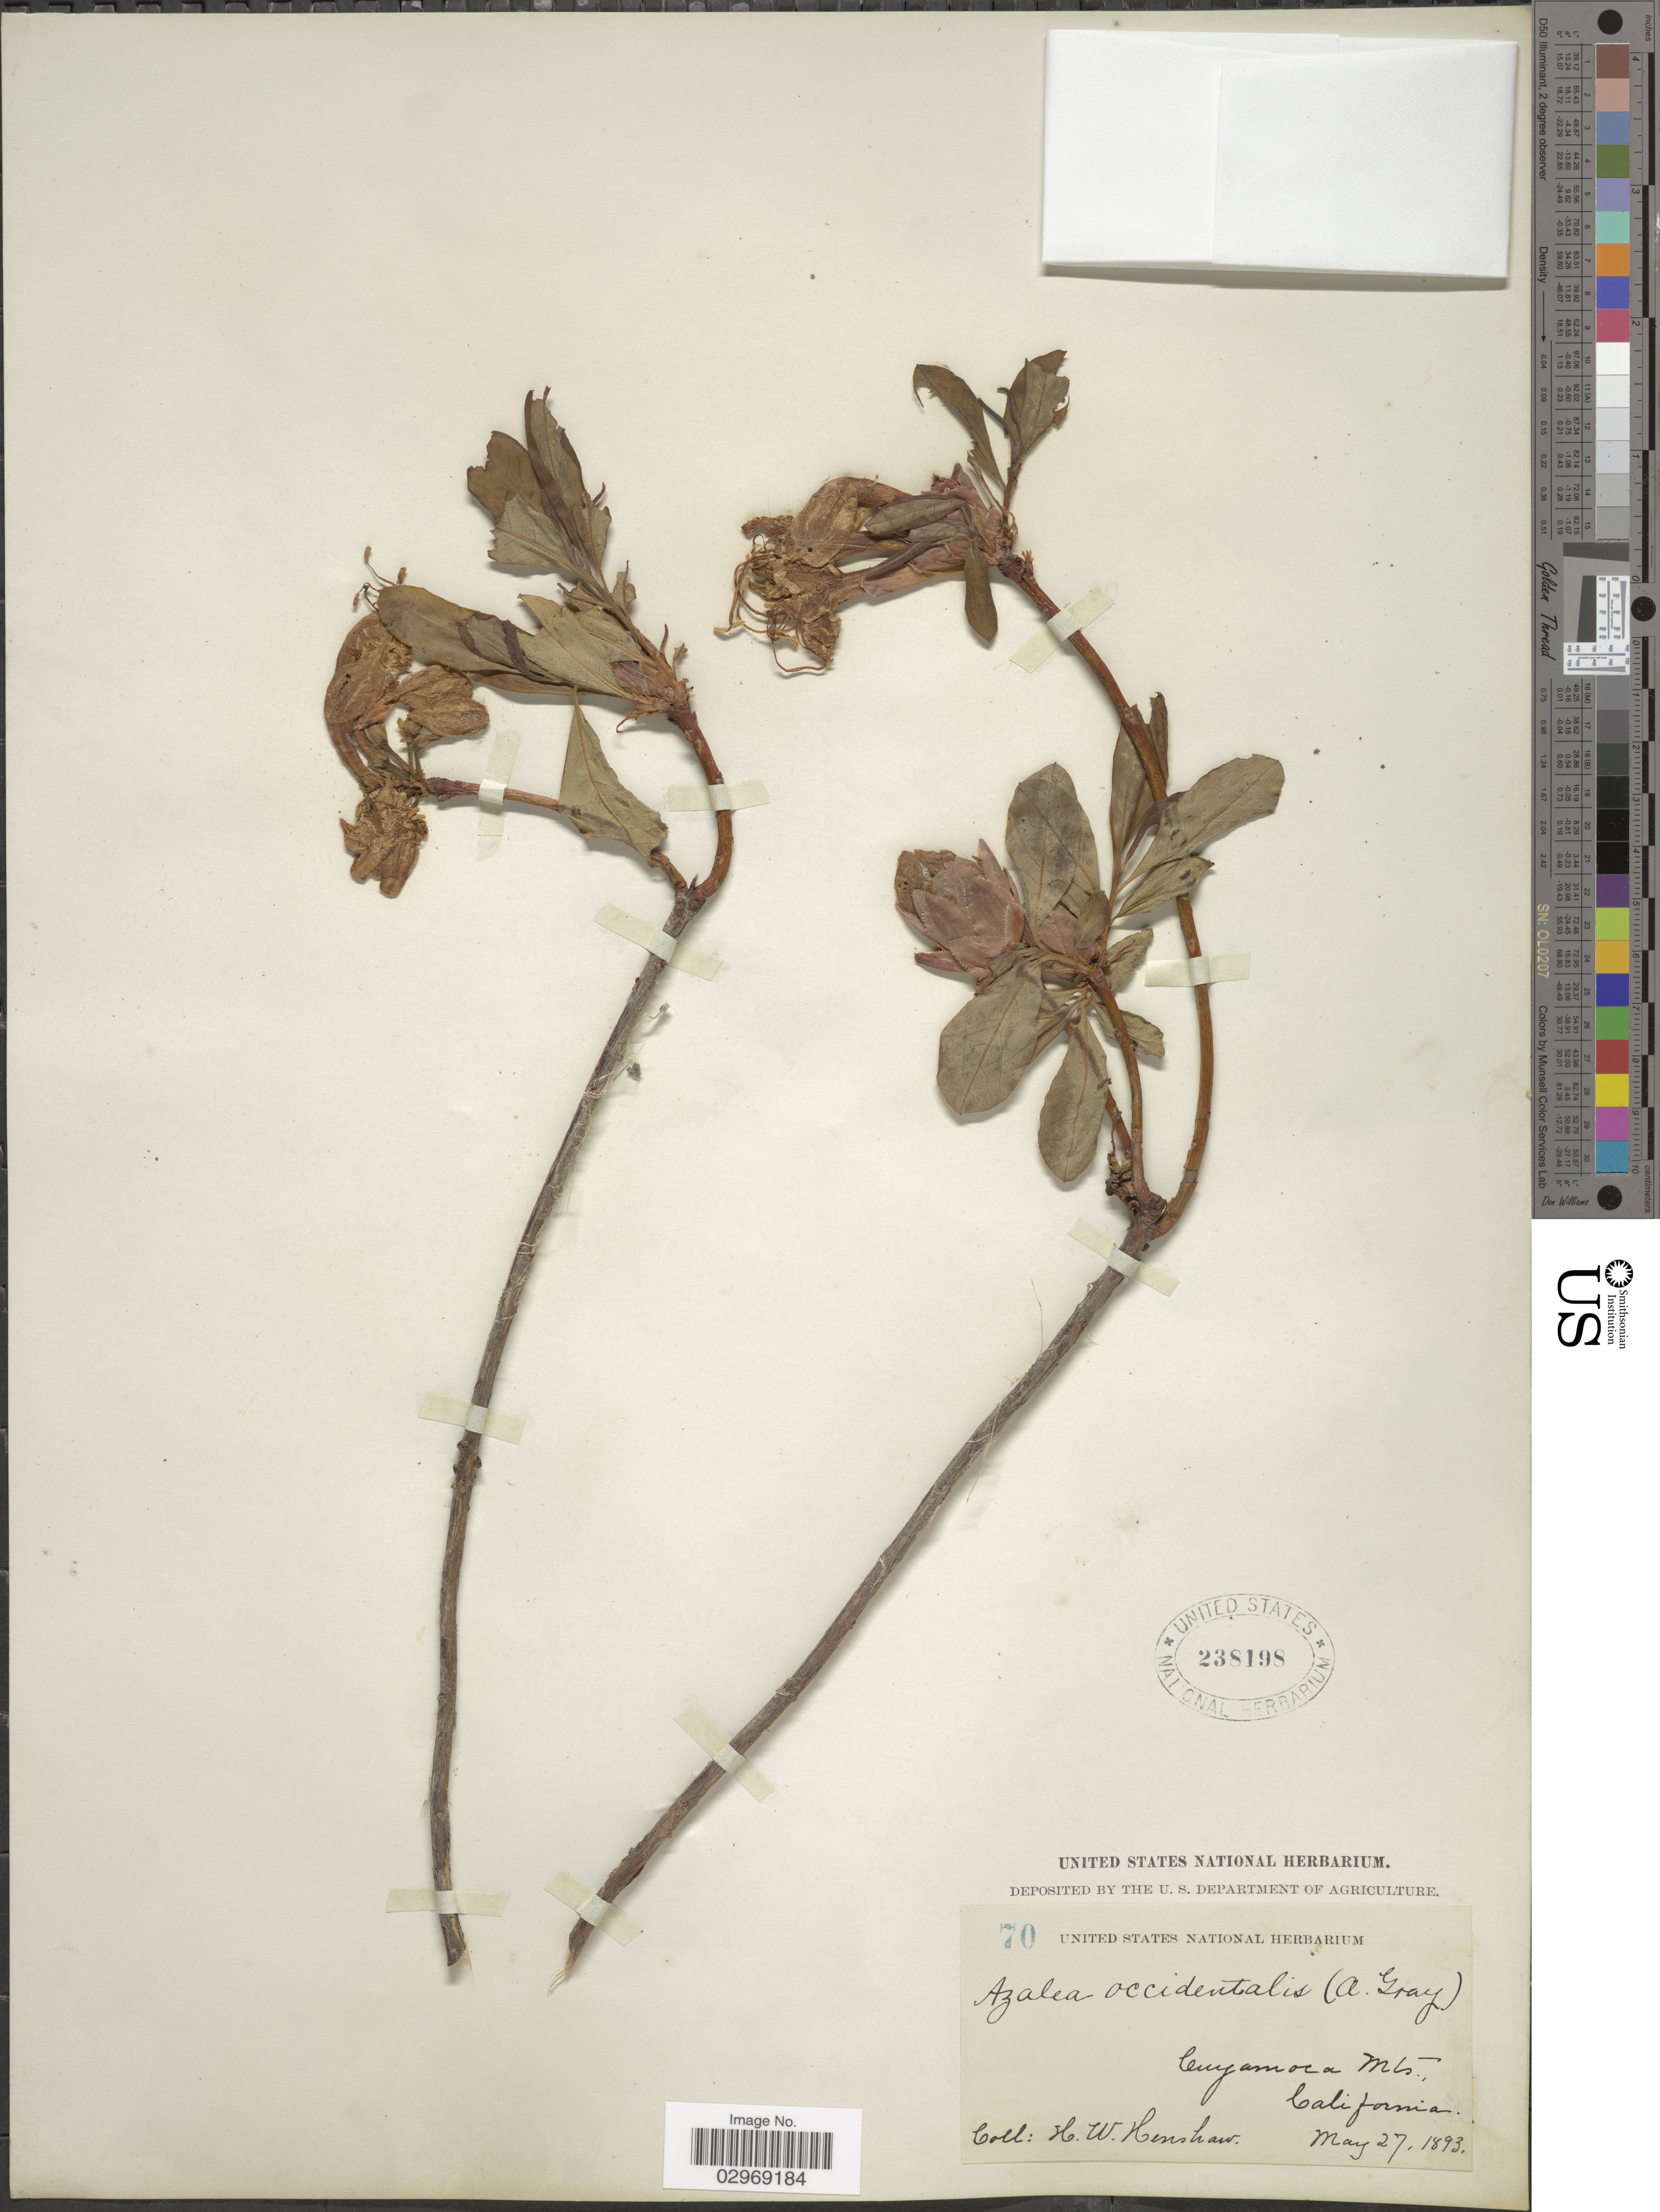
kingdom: Plantae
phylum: Tracheophyta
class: Magnoliopsida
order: Ericales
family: Ericaceae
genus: Rhododendron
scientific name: Rhododendron occidentale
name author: (Torr. & A. Gray) A. Gray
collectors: H. Henshaw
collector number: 70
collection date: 1893-05-27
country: United States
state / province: California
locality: Cuyamaca Mts.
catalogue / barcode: US 238198